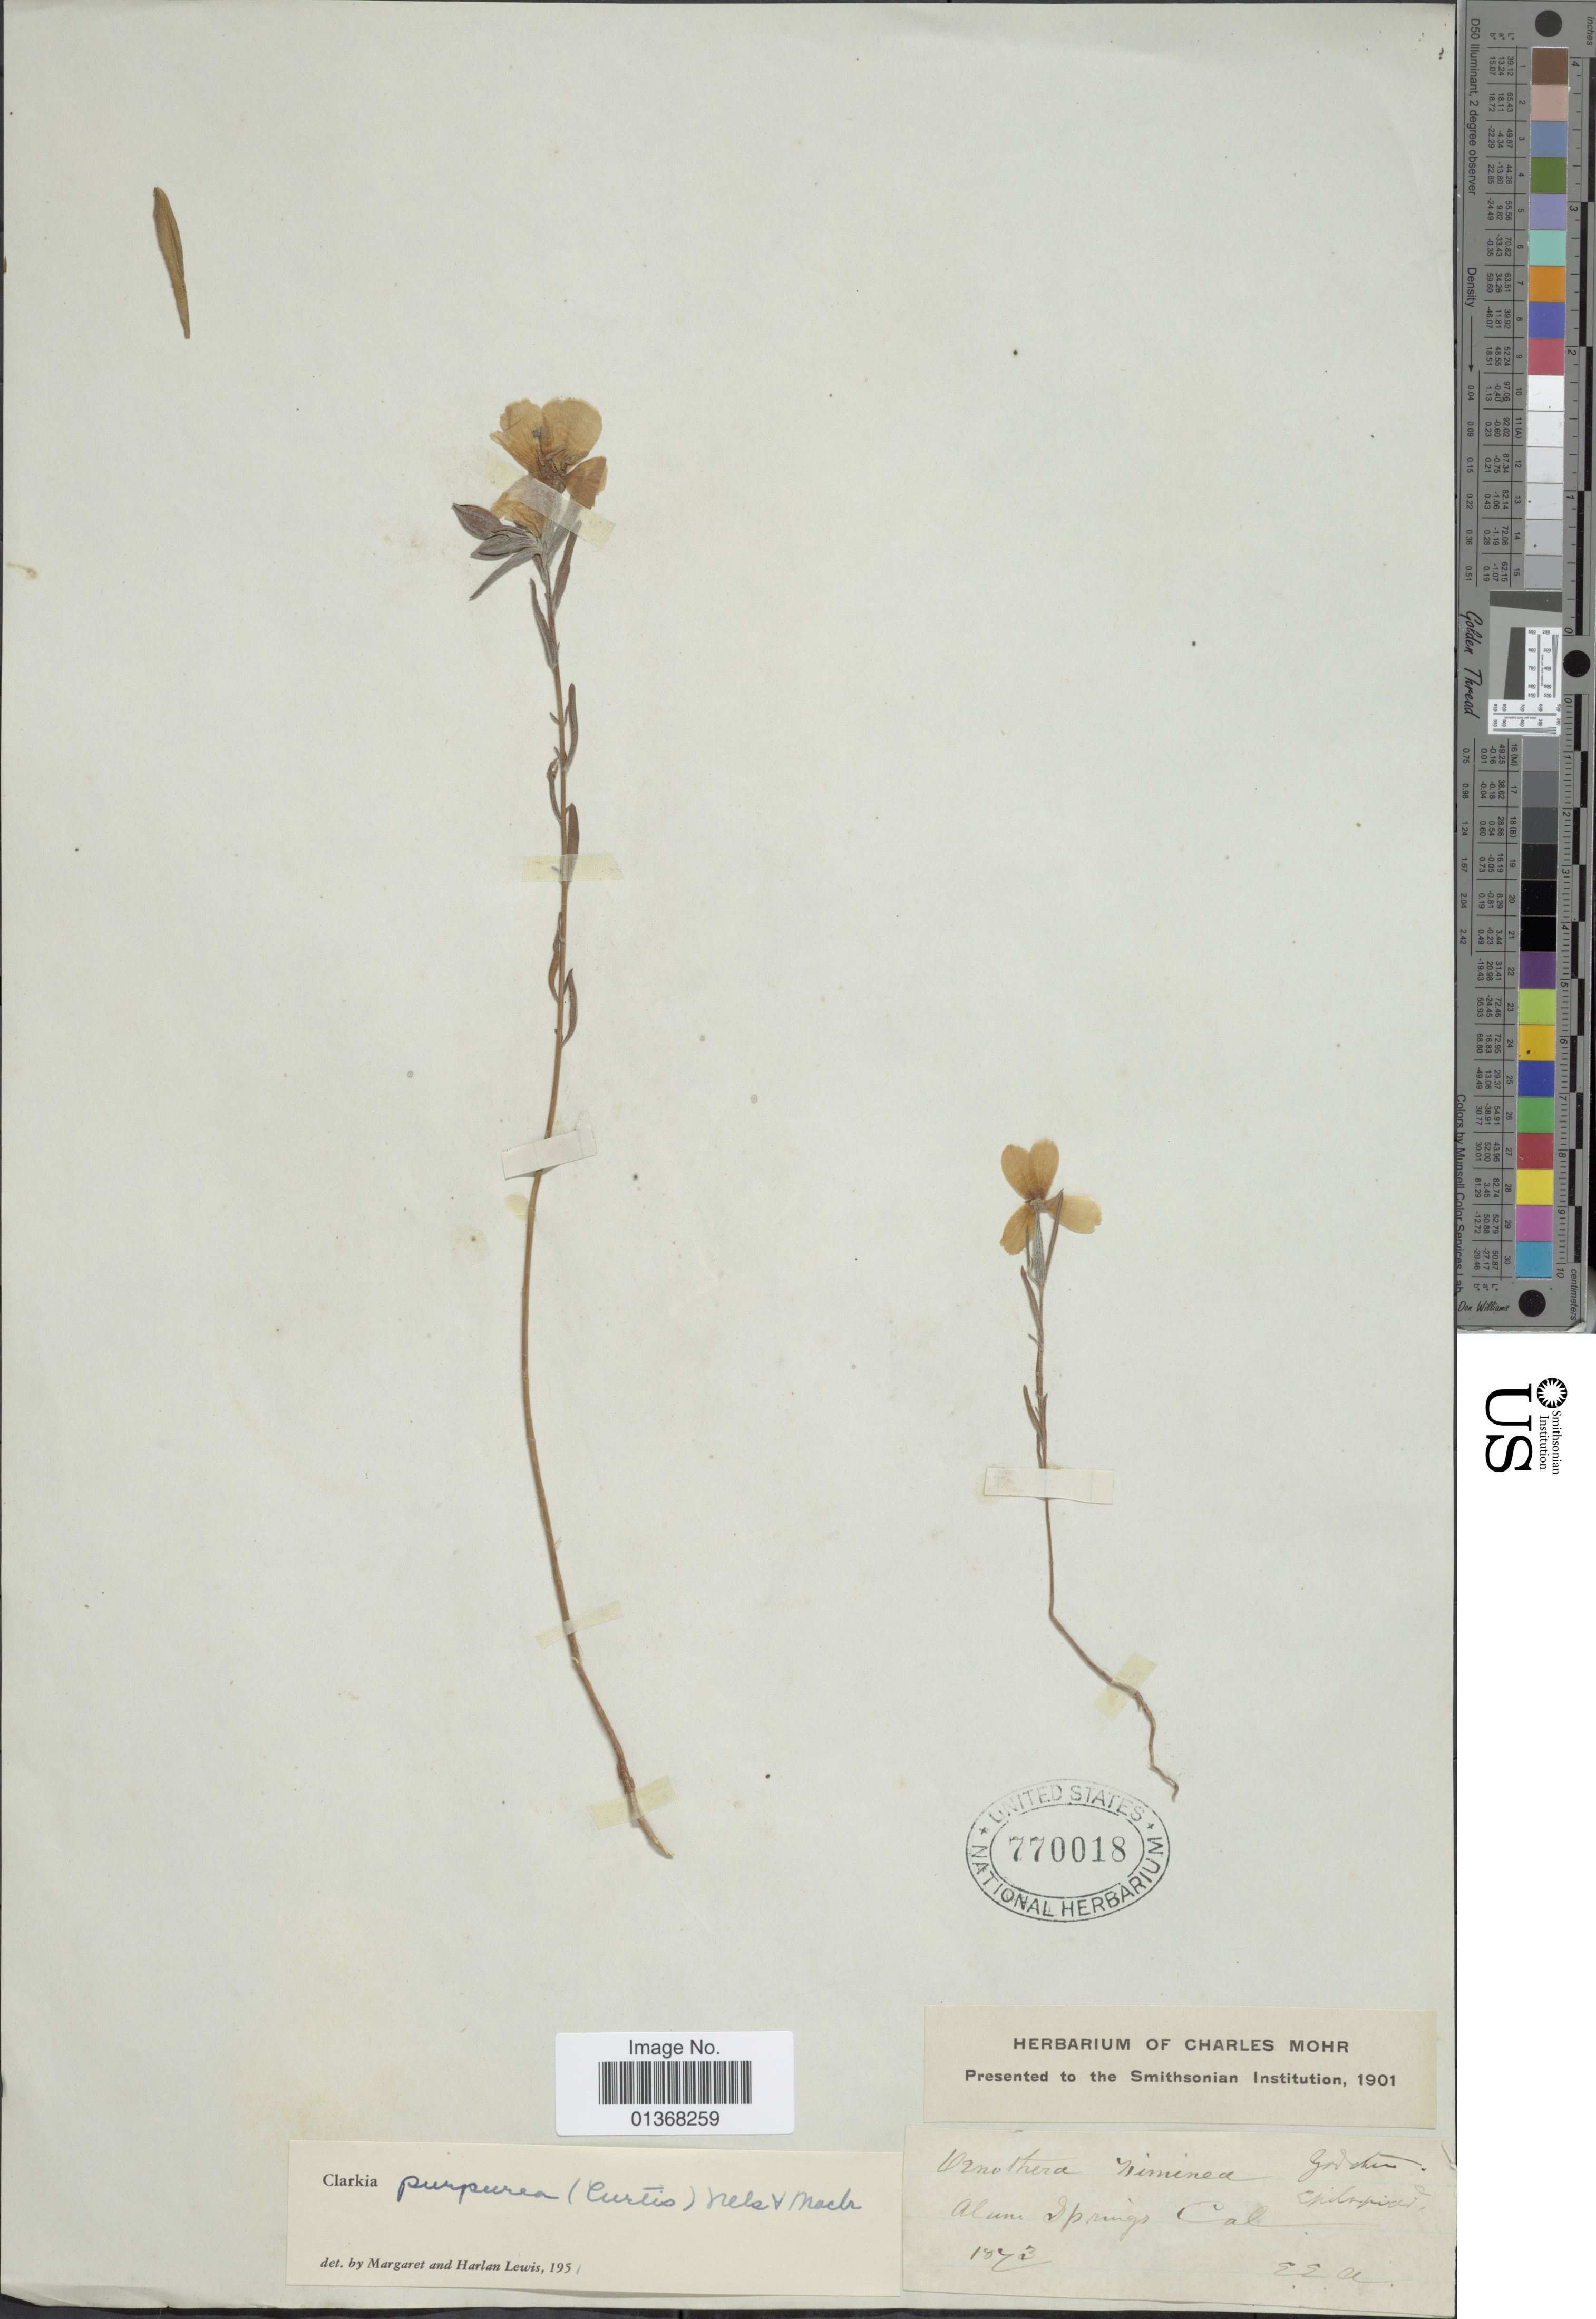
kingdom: Plantae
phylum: Tracheophyta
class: Magnoliopsida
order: Myrtales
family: Onagraceae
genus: Clarkia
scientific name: Clarkia purpurea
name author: (Curtis) A. Nelson & J.F. Macbr.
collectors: E. E. A.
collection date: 1873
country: United States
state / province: California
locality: Alum Springs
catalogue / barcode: US 770018